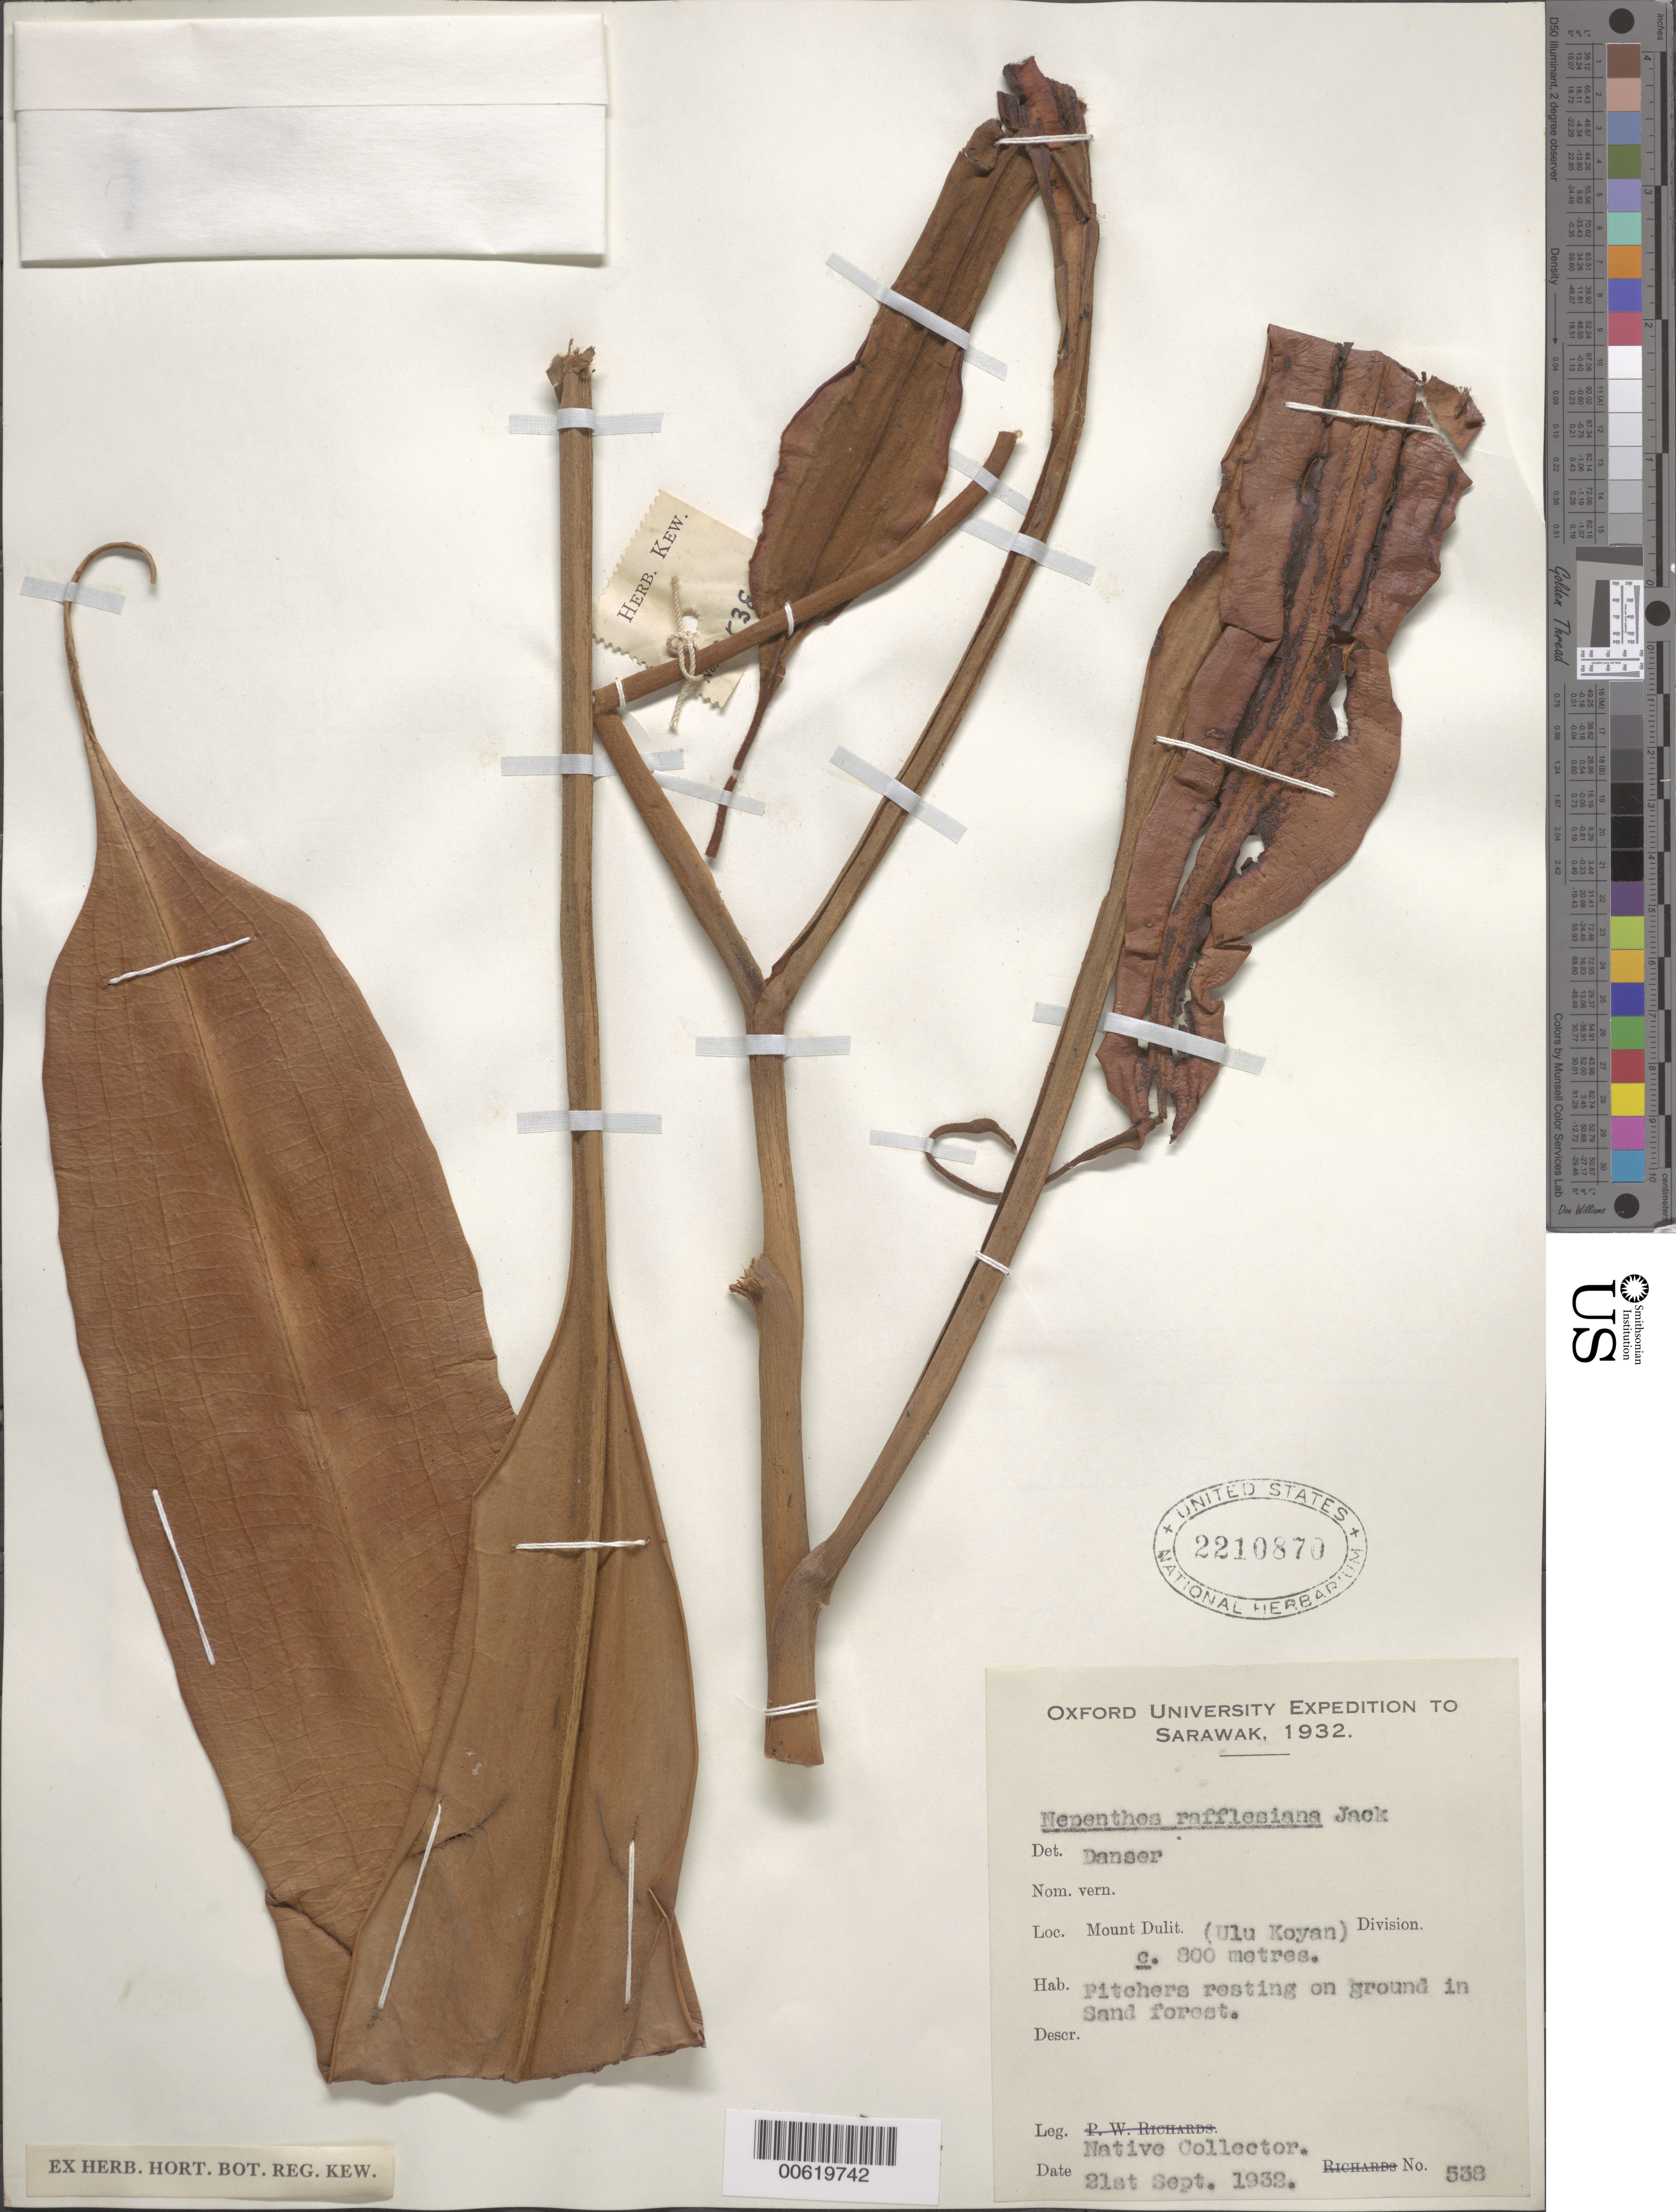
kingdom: Plantae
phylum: Tracheophyta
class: Magnoliopsida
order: Caryophyllales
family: Nepenthaceae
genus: Nepenthes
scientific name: Nepenthes rafflesiana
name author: Jack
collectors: Native collector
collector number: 538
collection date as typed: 21 Sep 1932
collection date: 1932-09-21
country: Malaysia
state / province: Sarawak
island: Borneo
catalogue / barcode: US 2210870